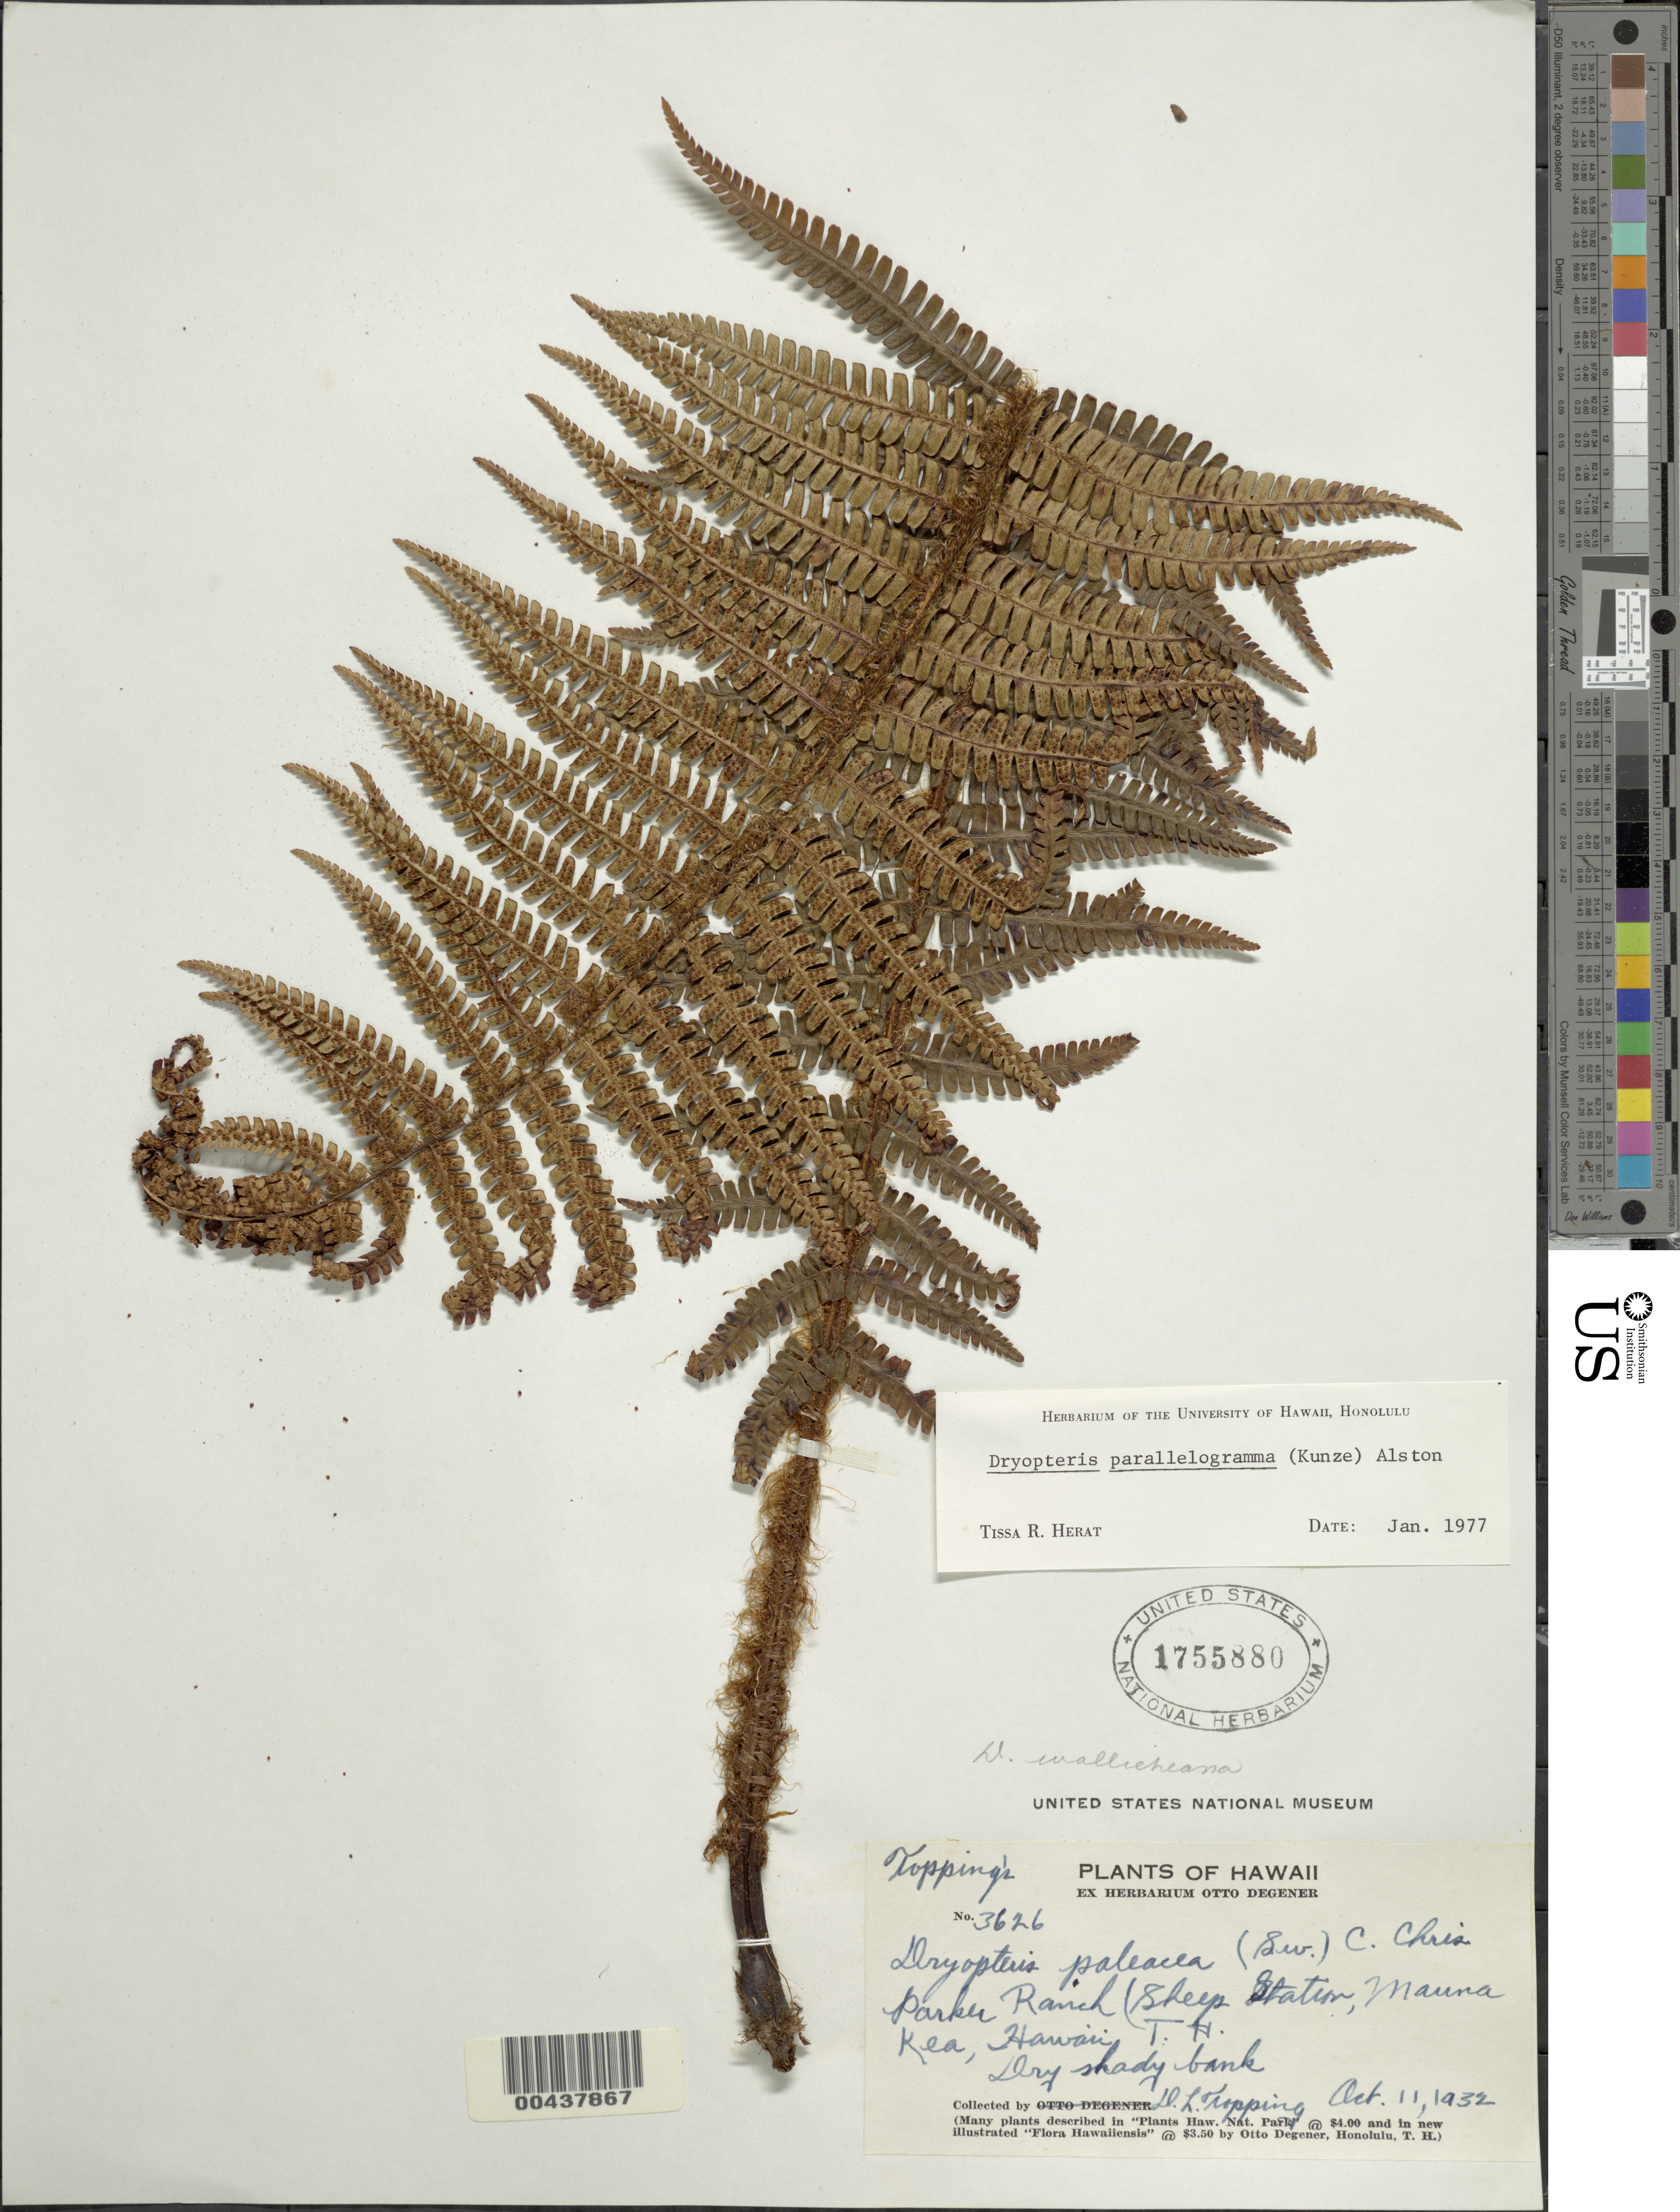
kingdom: Plantae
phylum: Tracheophyta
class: Polypodiopsida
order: Polypodiales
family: Dryopteridaceae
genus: Dryopteris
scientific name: Dryopteris wallichiana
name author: (Spreng.) Hyl.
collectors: D. L. Topping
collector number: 3626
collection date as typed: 11 Oct 1932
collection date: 1932-10-11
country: United States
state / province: Hawaii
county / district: Hawaii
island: Hawaii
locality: Parker Ranch (Sheep Station), Mauna Kea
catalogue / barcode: US 1755880